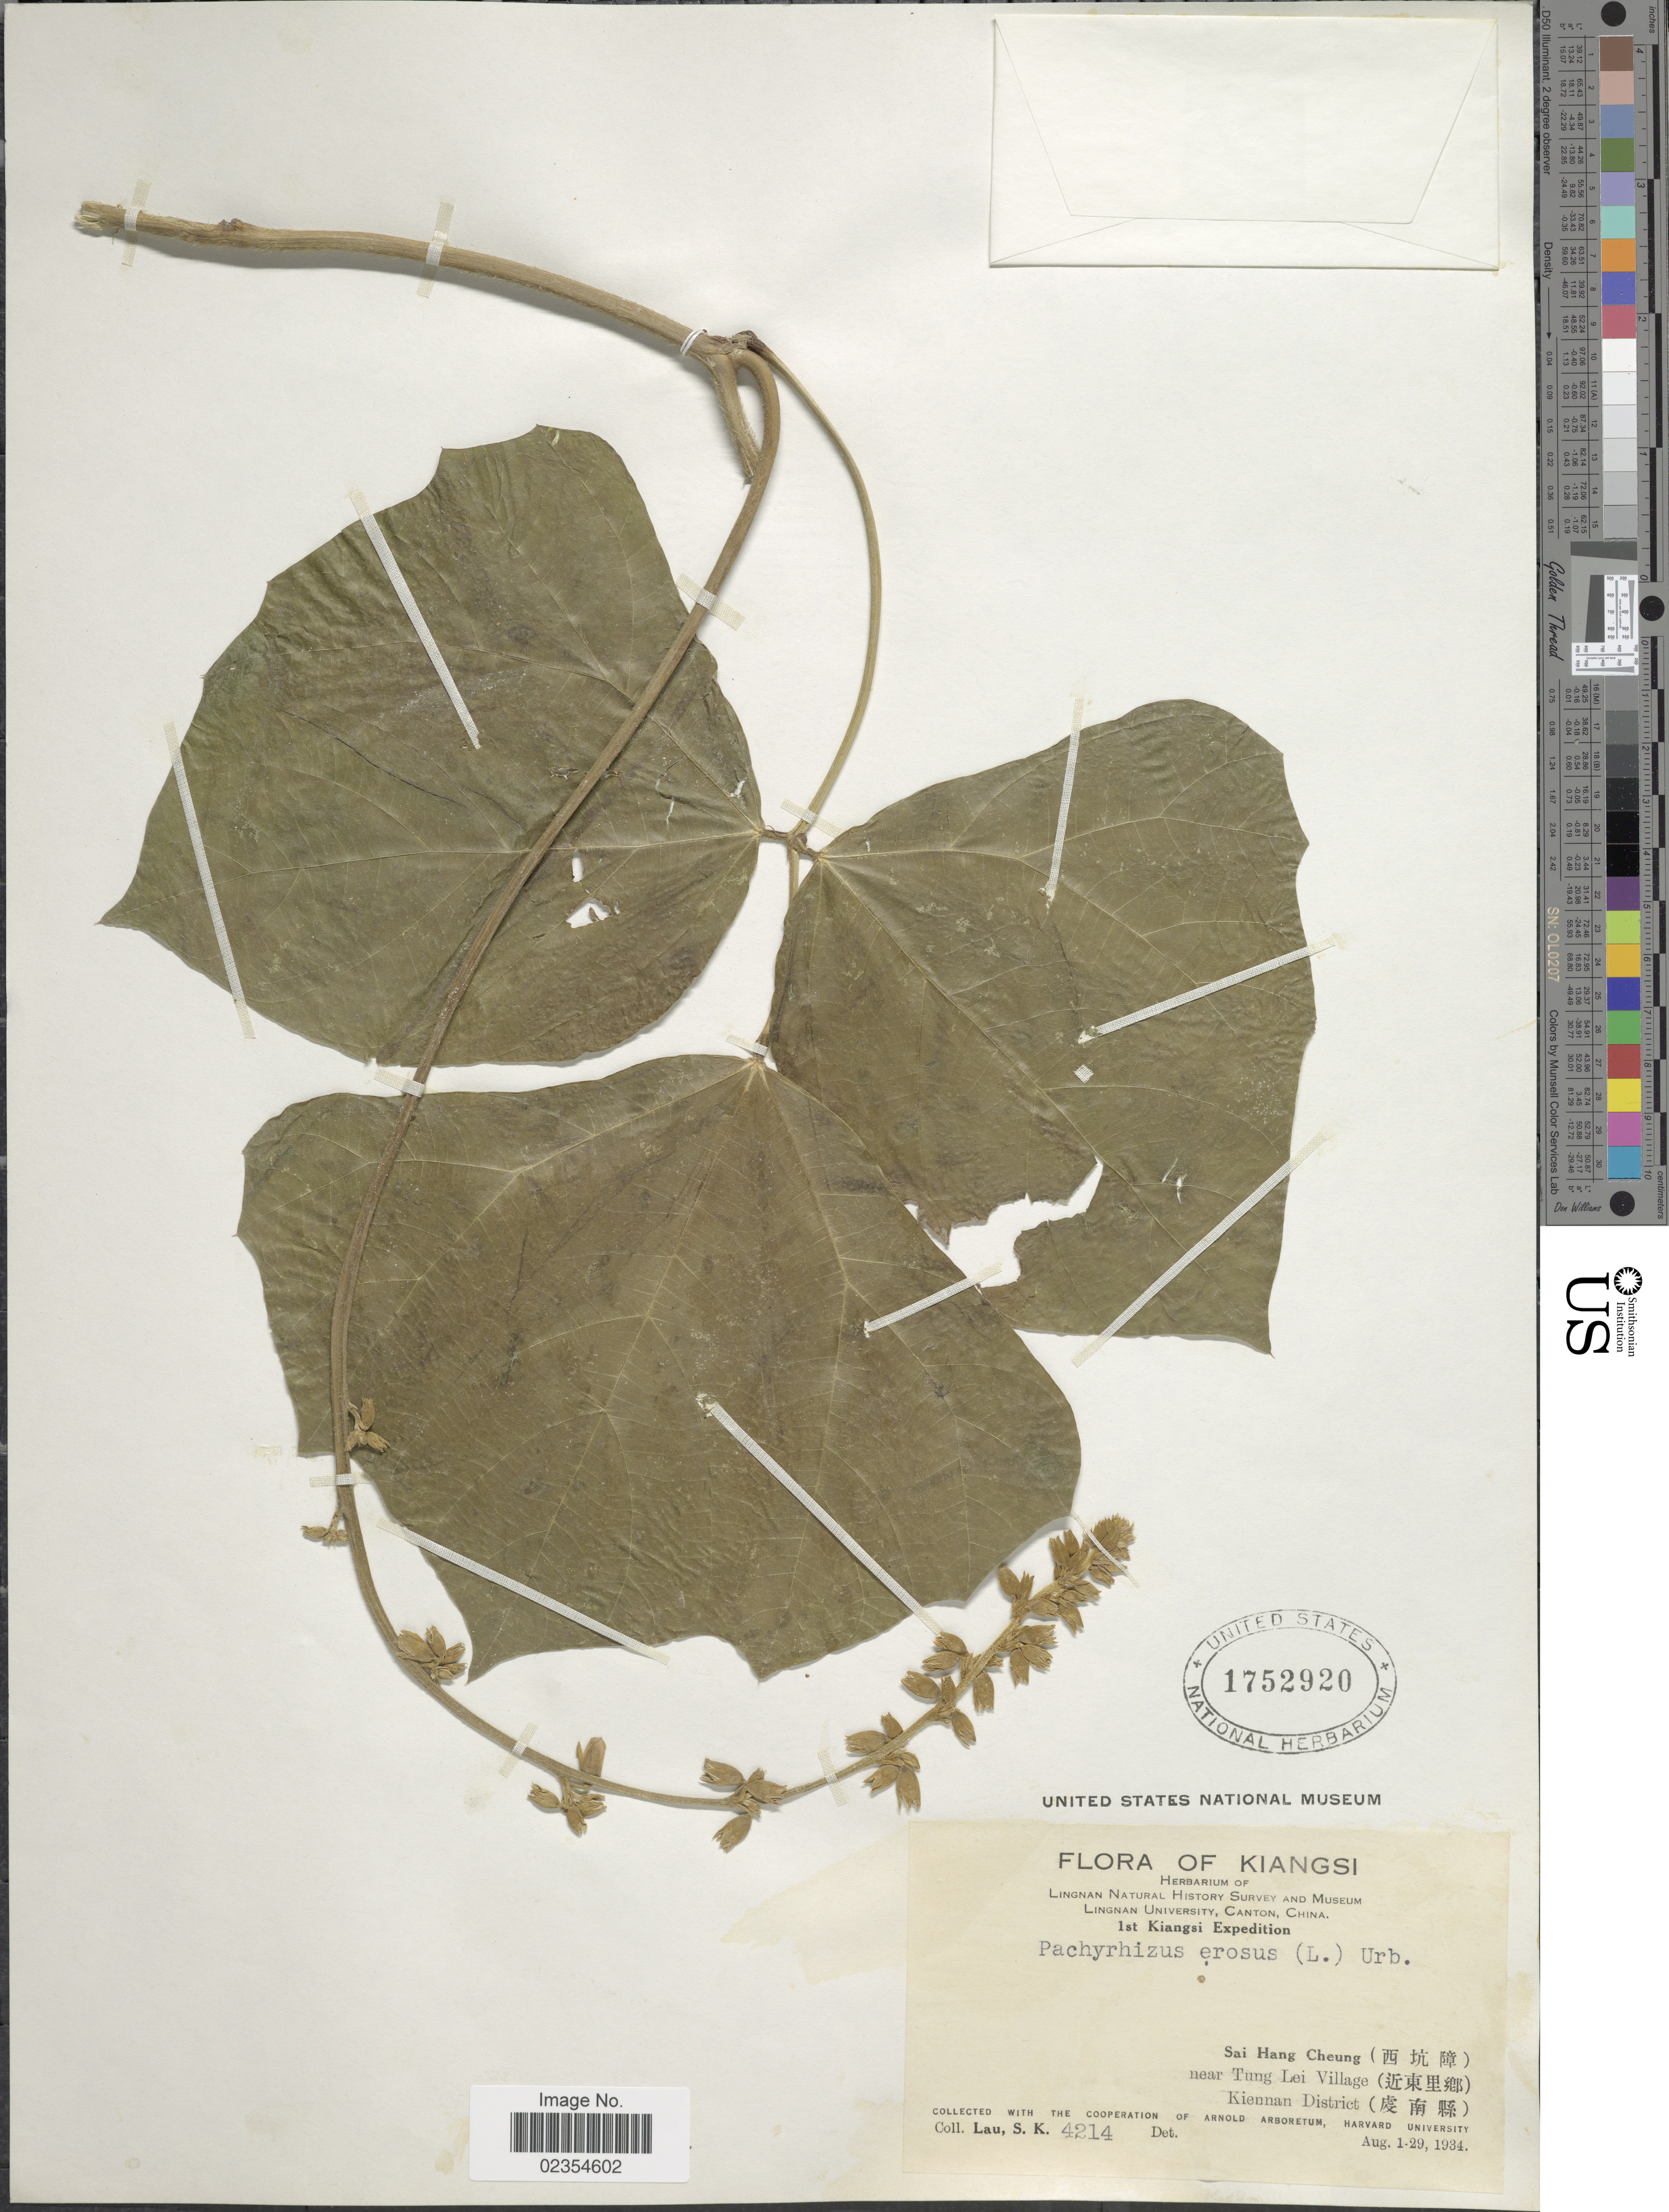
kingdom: Plantae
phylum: Tracheophyta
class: Magnoliopsida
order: Fabales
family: Fabaceae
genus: Pachyrhizus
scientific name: Pachyrhizus erosus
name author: (L.) Urb.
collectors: S. K. Lau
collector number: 4214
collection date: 1934-08-01/1934-08-29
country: China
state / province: Jiangxi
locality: Sai Hang Cheung near Tung Lei Village, Kiennan District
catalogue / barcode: US 1752920